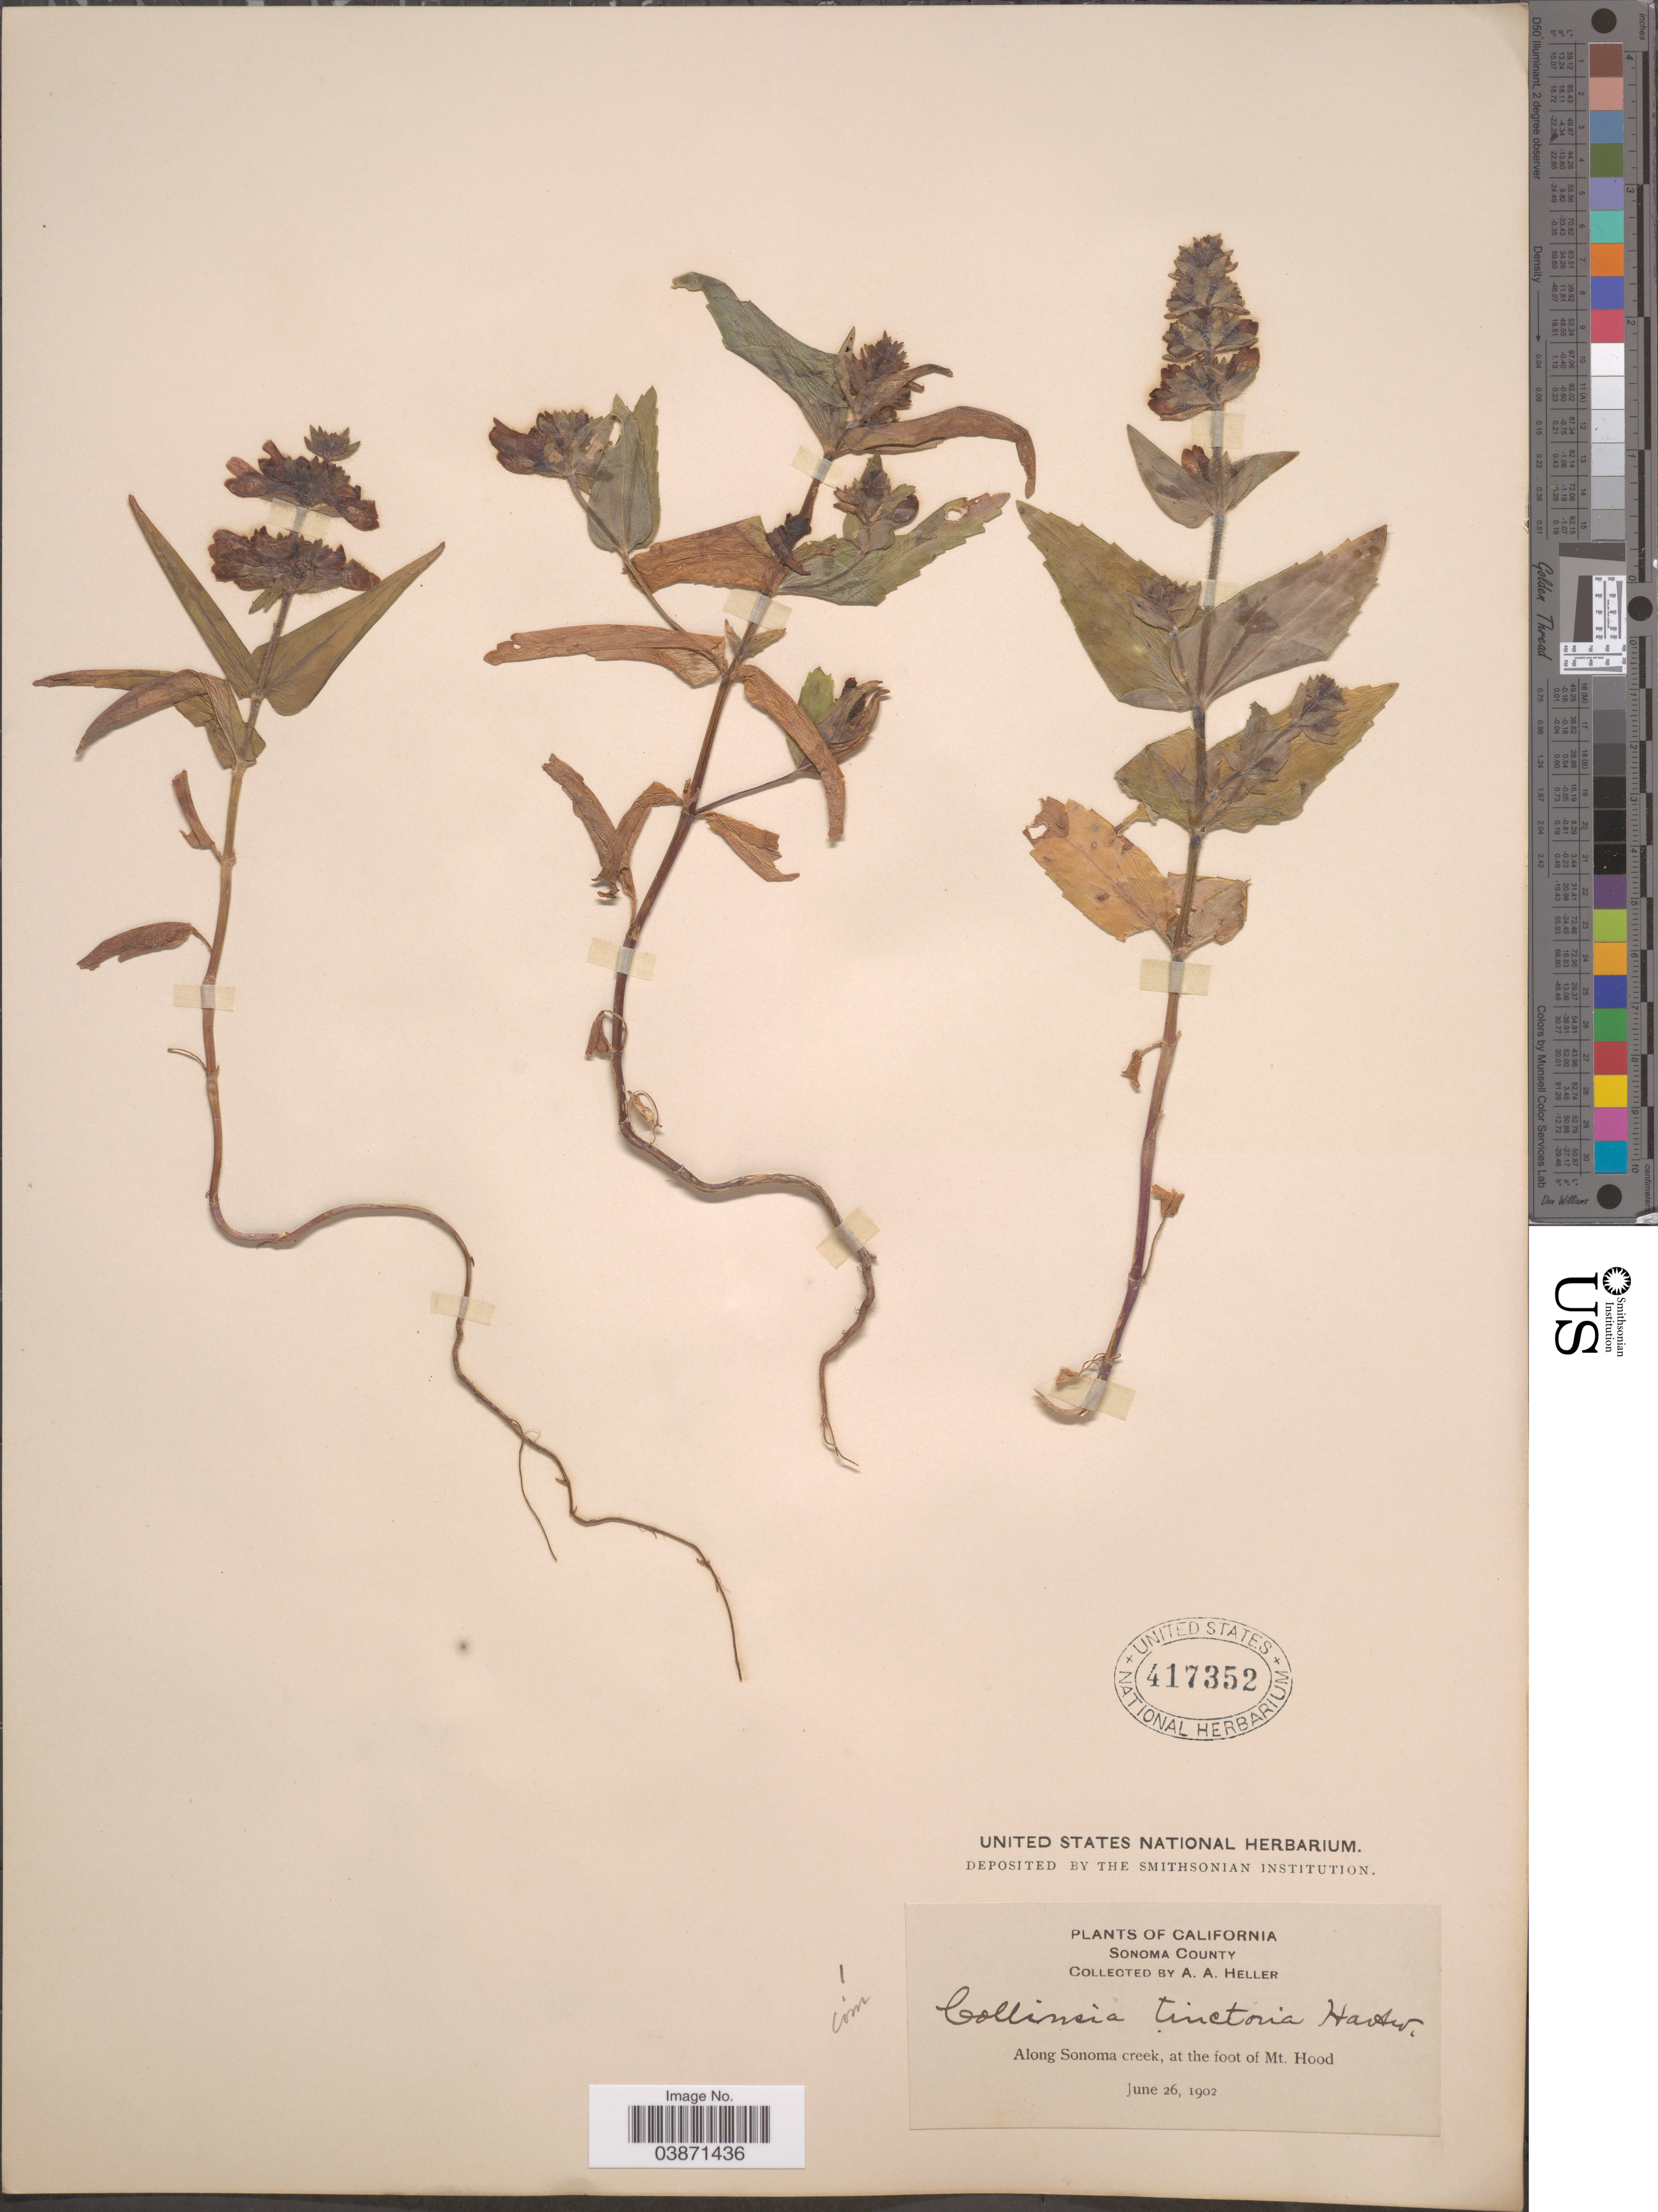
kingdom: Plantae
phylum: Tracheophyta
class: Magnoliopsida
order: Lamiales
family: Plantaginaceae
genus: Collinsia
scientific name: Collinsia tinctoria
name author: Hartw. ex Benth.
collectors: A. A. Heller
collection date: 1902-06-26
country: United States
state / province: California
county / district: Sonoma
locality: Sonoma County. Along Sonoma creek, at the foot of Mt. Hood.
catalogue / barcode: US 417352